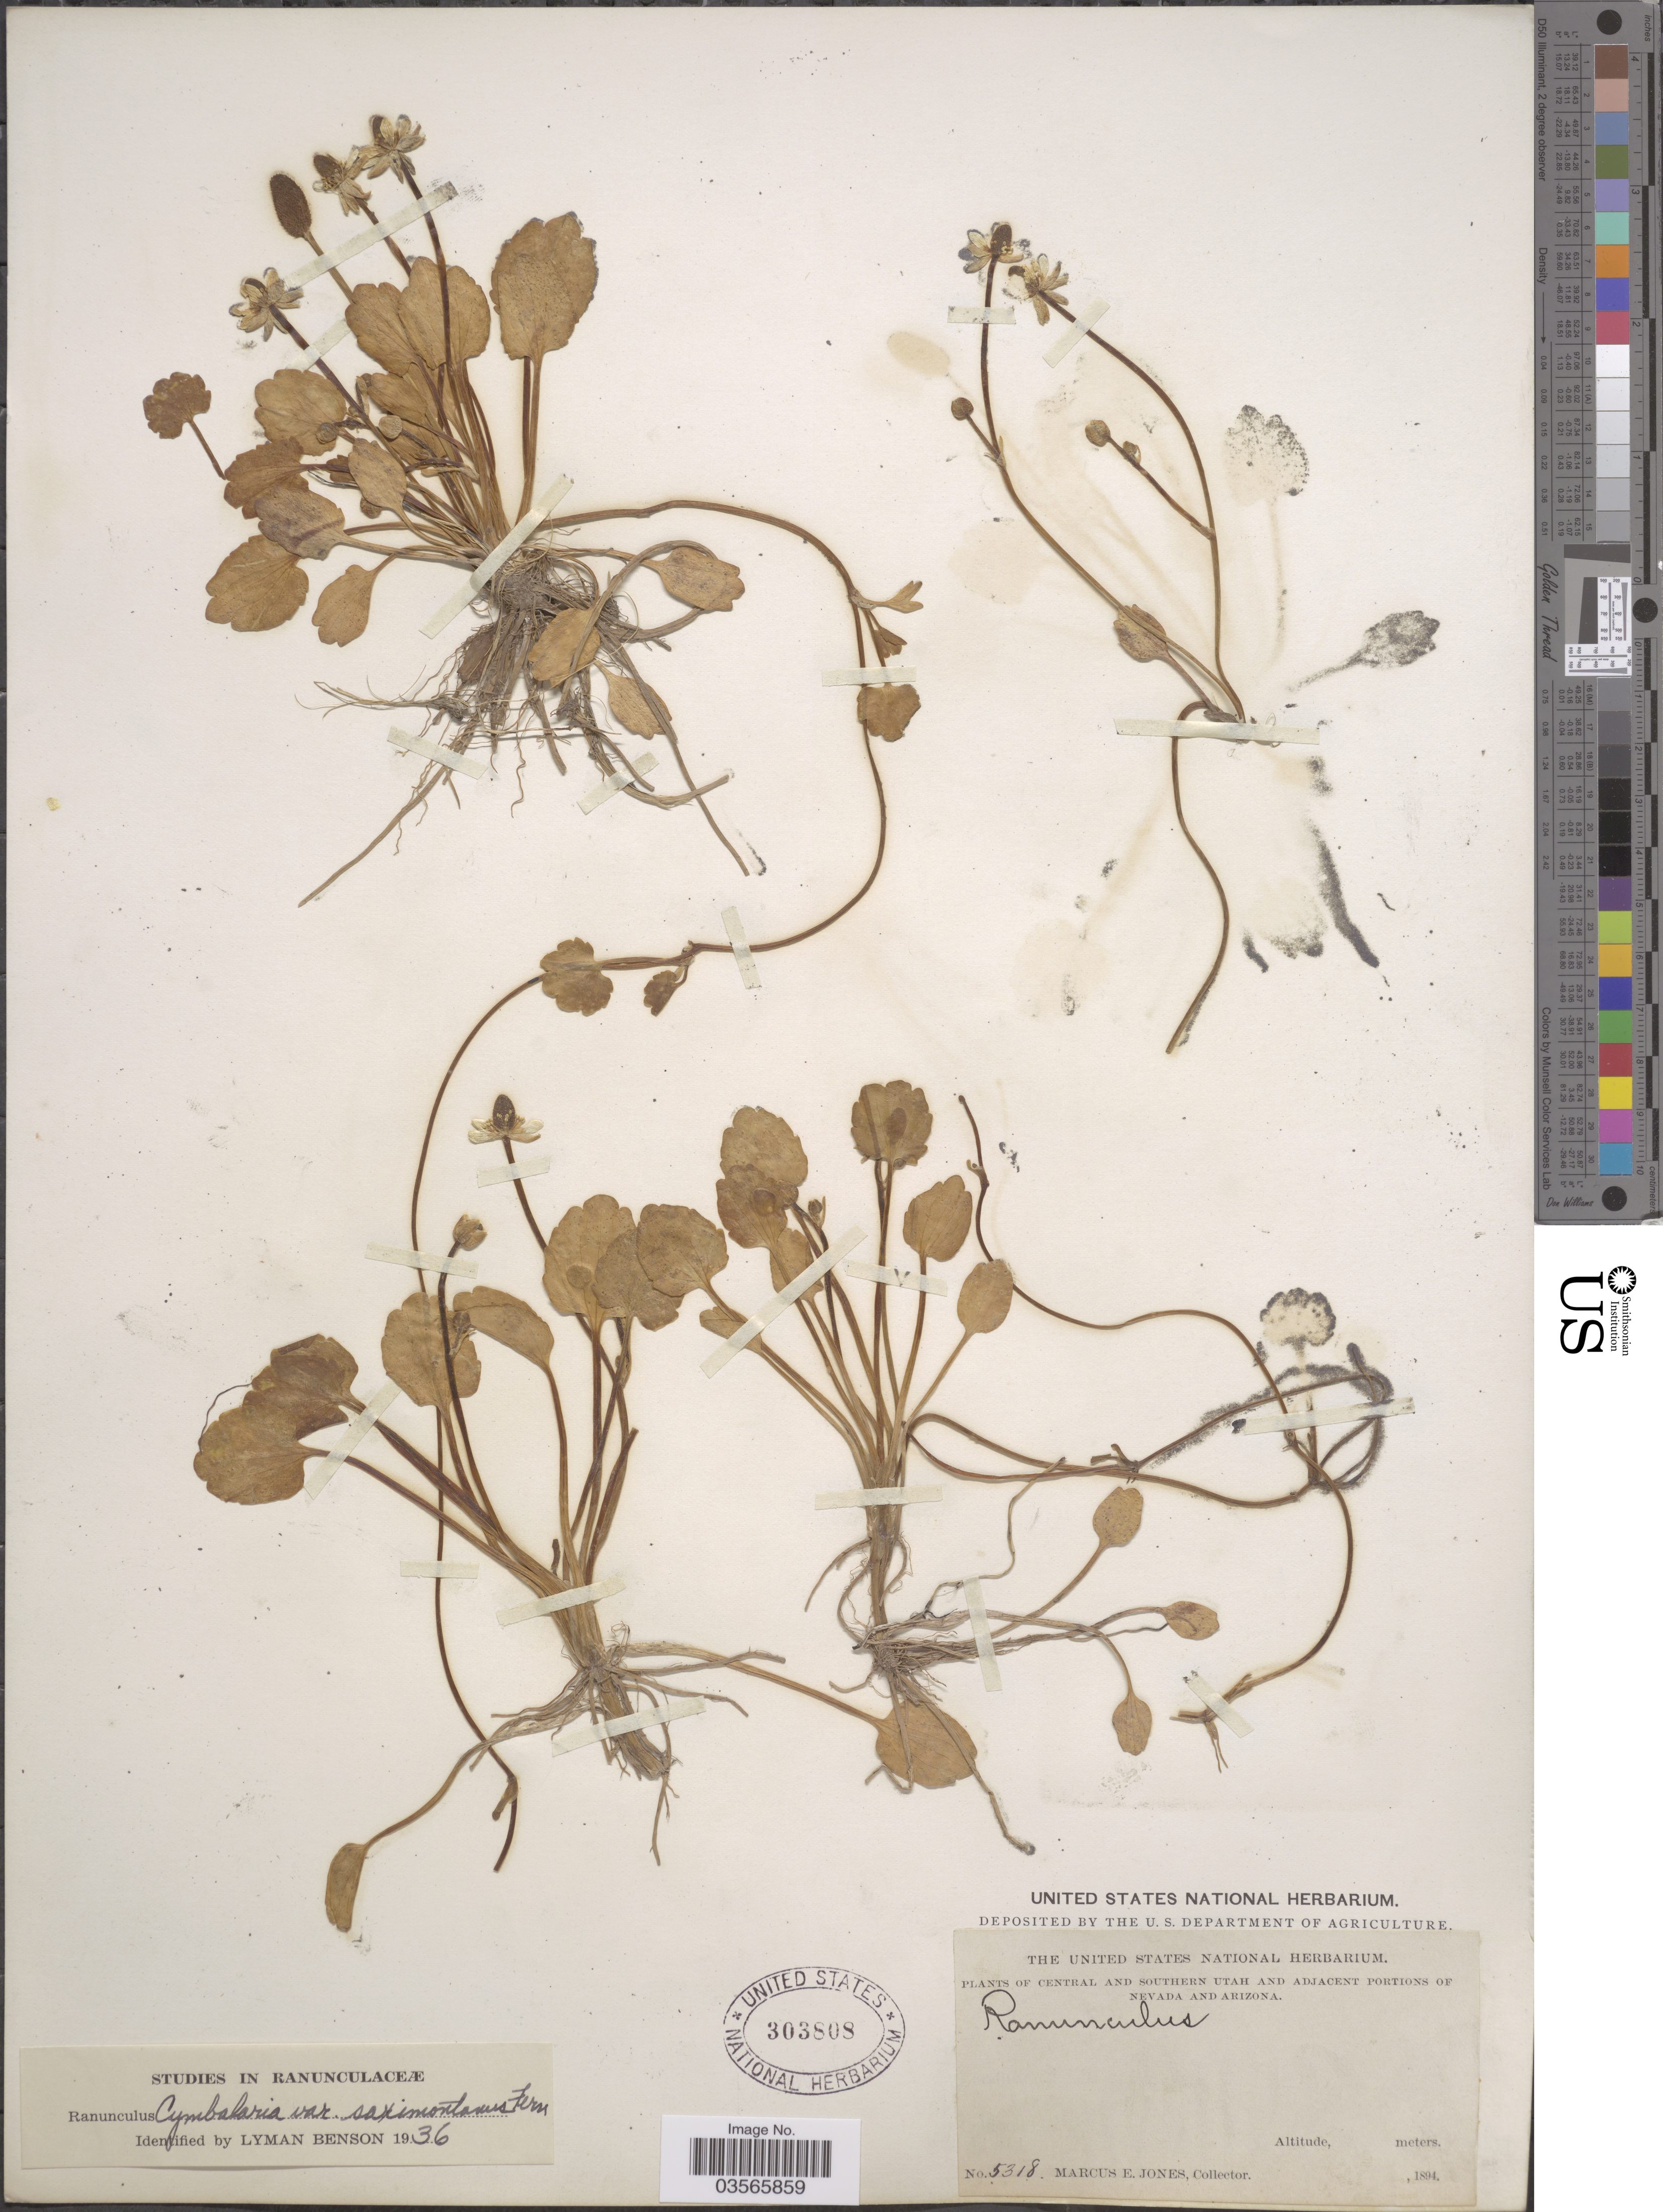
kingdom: Plantae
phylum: Tracheophyta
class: Magnoliopsida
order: Ranunculales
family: Ranunculaceae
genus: Halerpestes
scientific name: Halerpestes cymbalaria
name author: (Pursh) Greene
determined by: Strong, M. T., (US), Smithsonian Institution - National Museum of Natural History (UNITED STATES)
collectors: M. E. Jones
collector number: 5318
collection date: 1894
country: United States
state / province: Utah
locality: Central and Southern Utah.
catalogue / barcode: US 303808